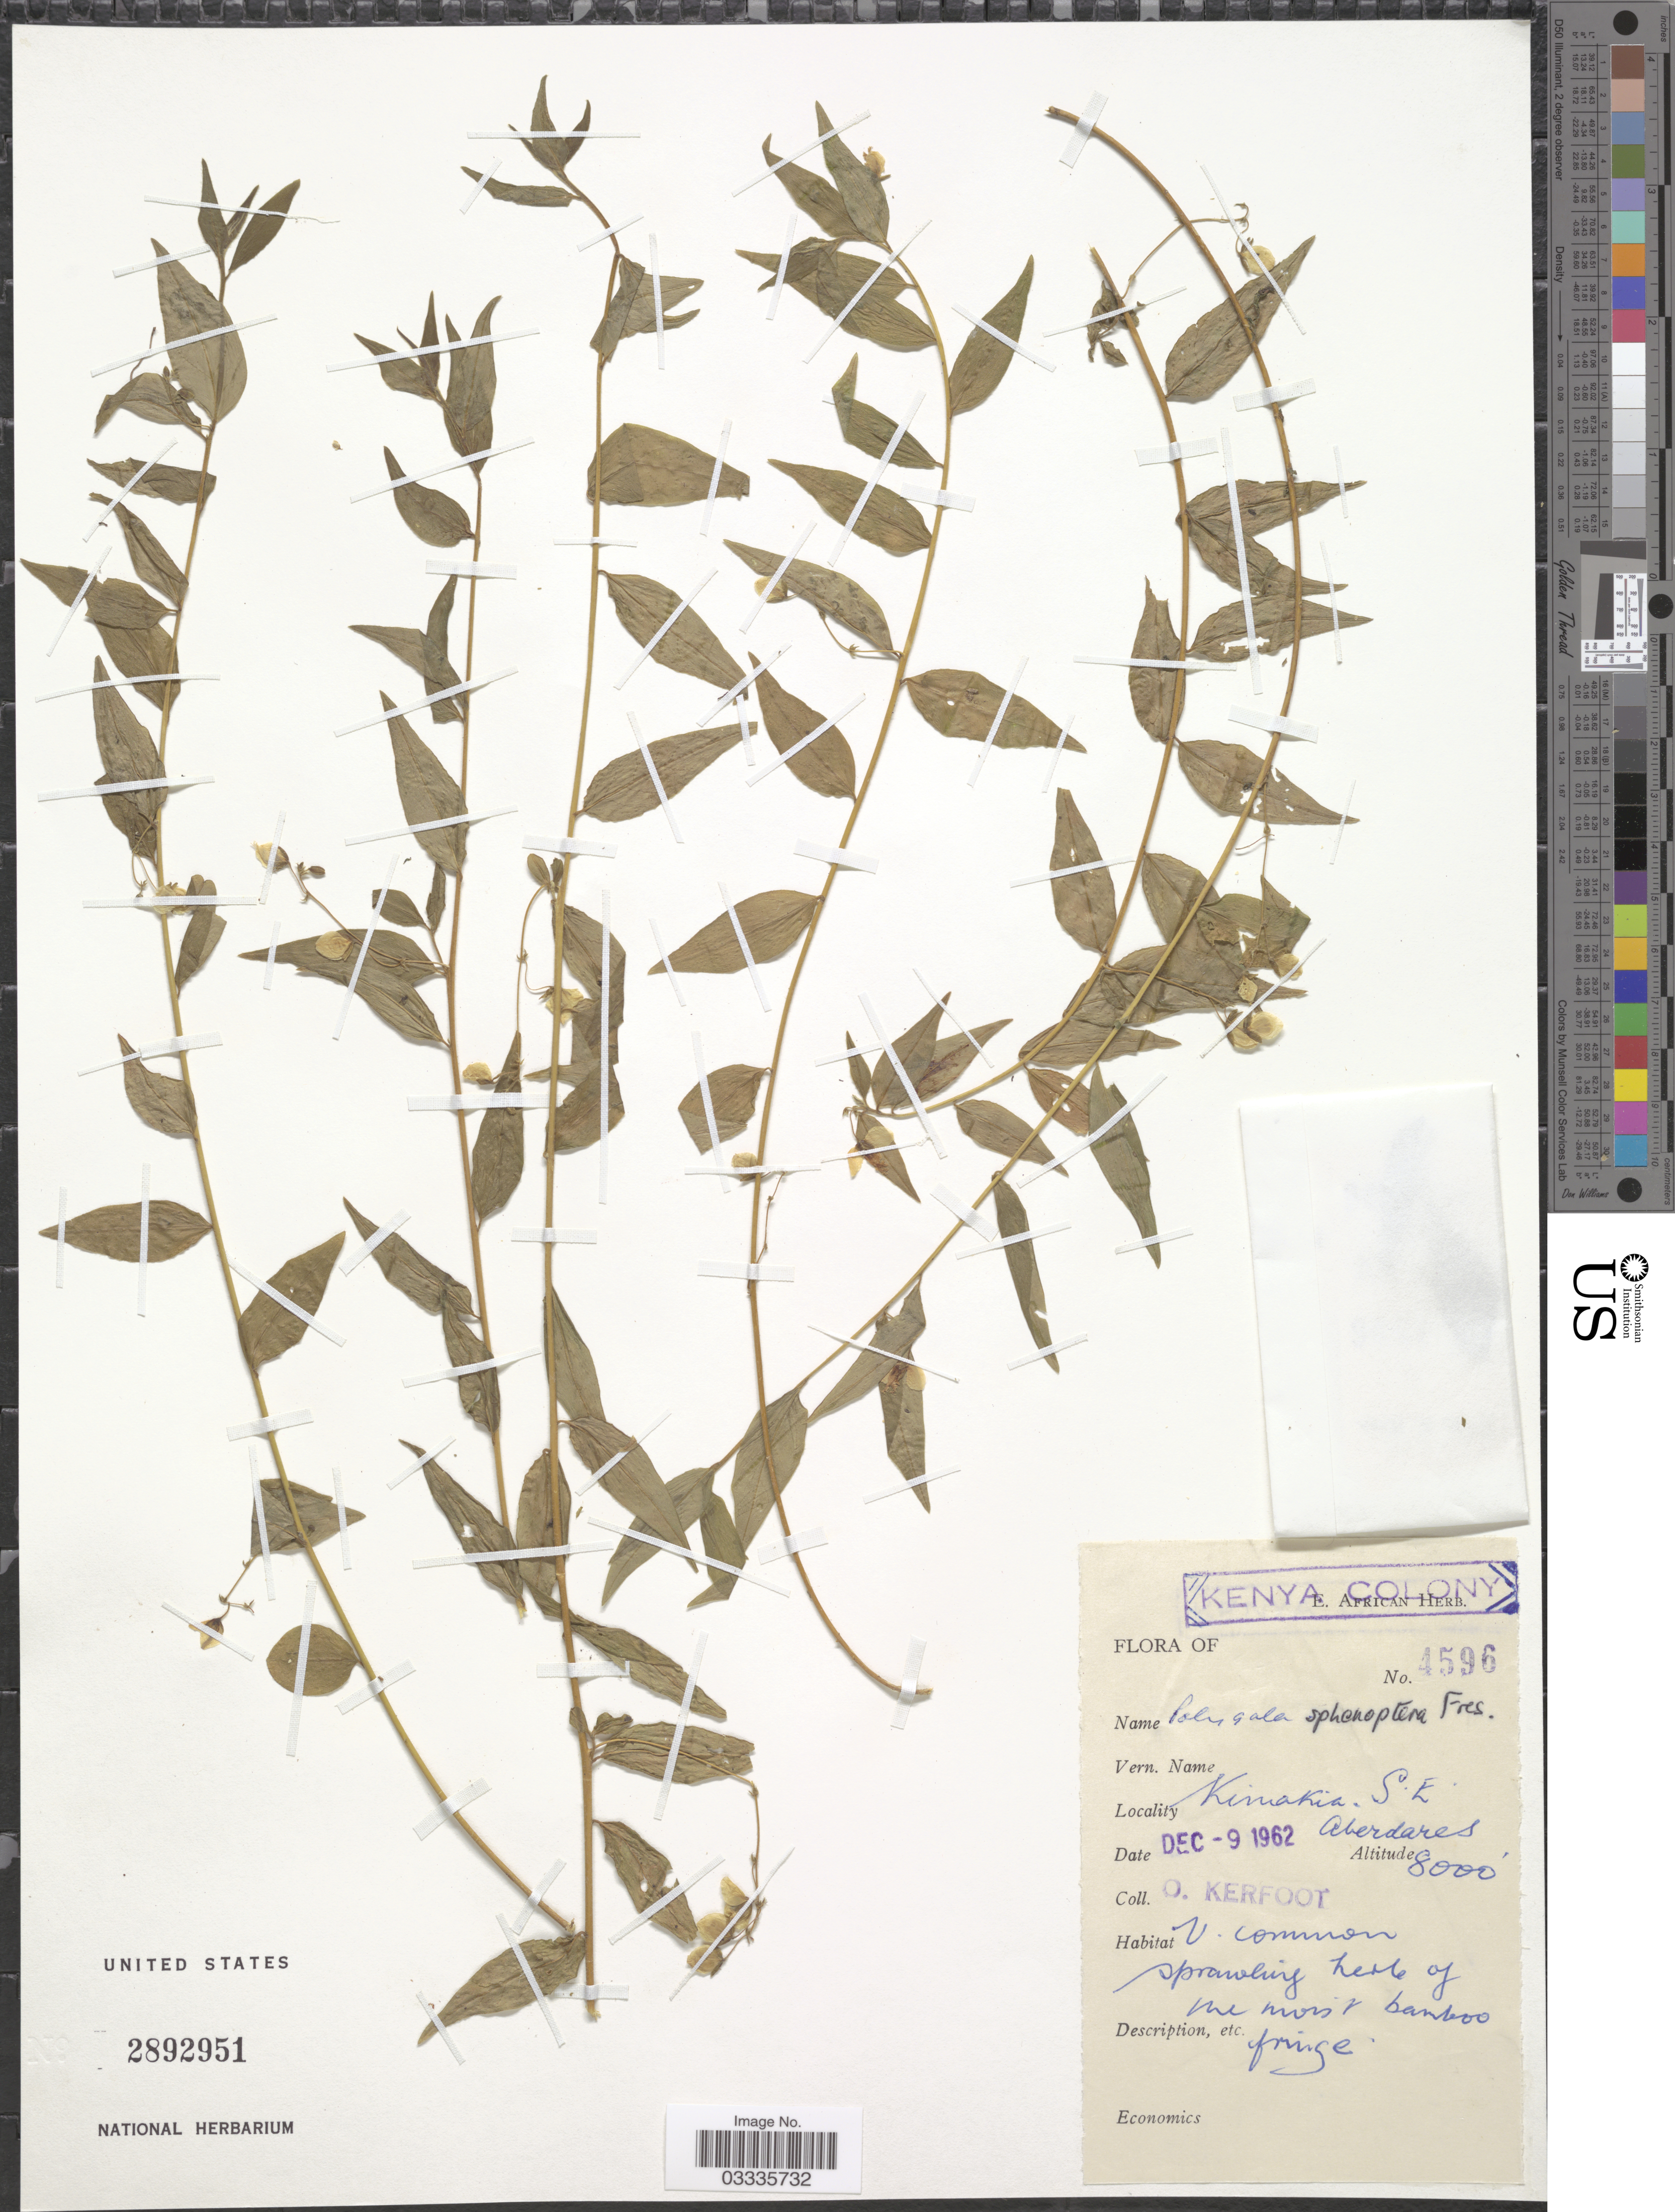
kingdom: Plantae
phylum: Tracheophyta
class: Magnoliopsida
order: Fabales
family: Polygalaceae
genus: Polygala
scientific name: Polygala sphenoptera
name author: Fresen.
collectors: O. Kerfoot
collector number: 4596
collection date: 1962-12-09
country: Kenya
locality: Kenya Colony. Kimakia. S.E. Aberdares.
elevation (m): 2438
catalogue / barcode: US 2892951